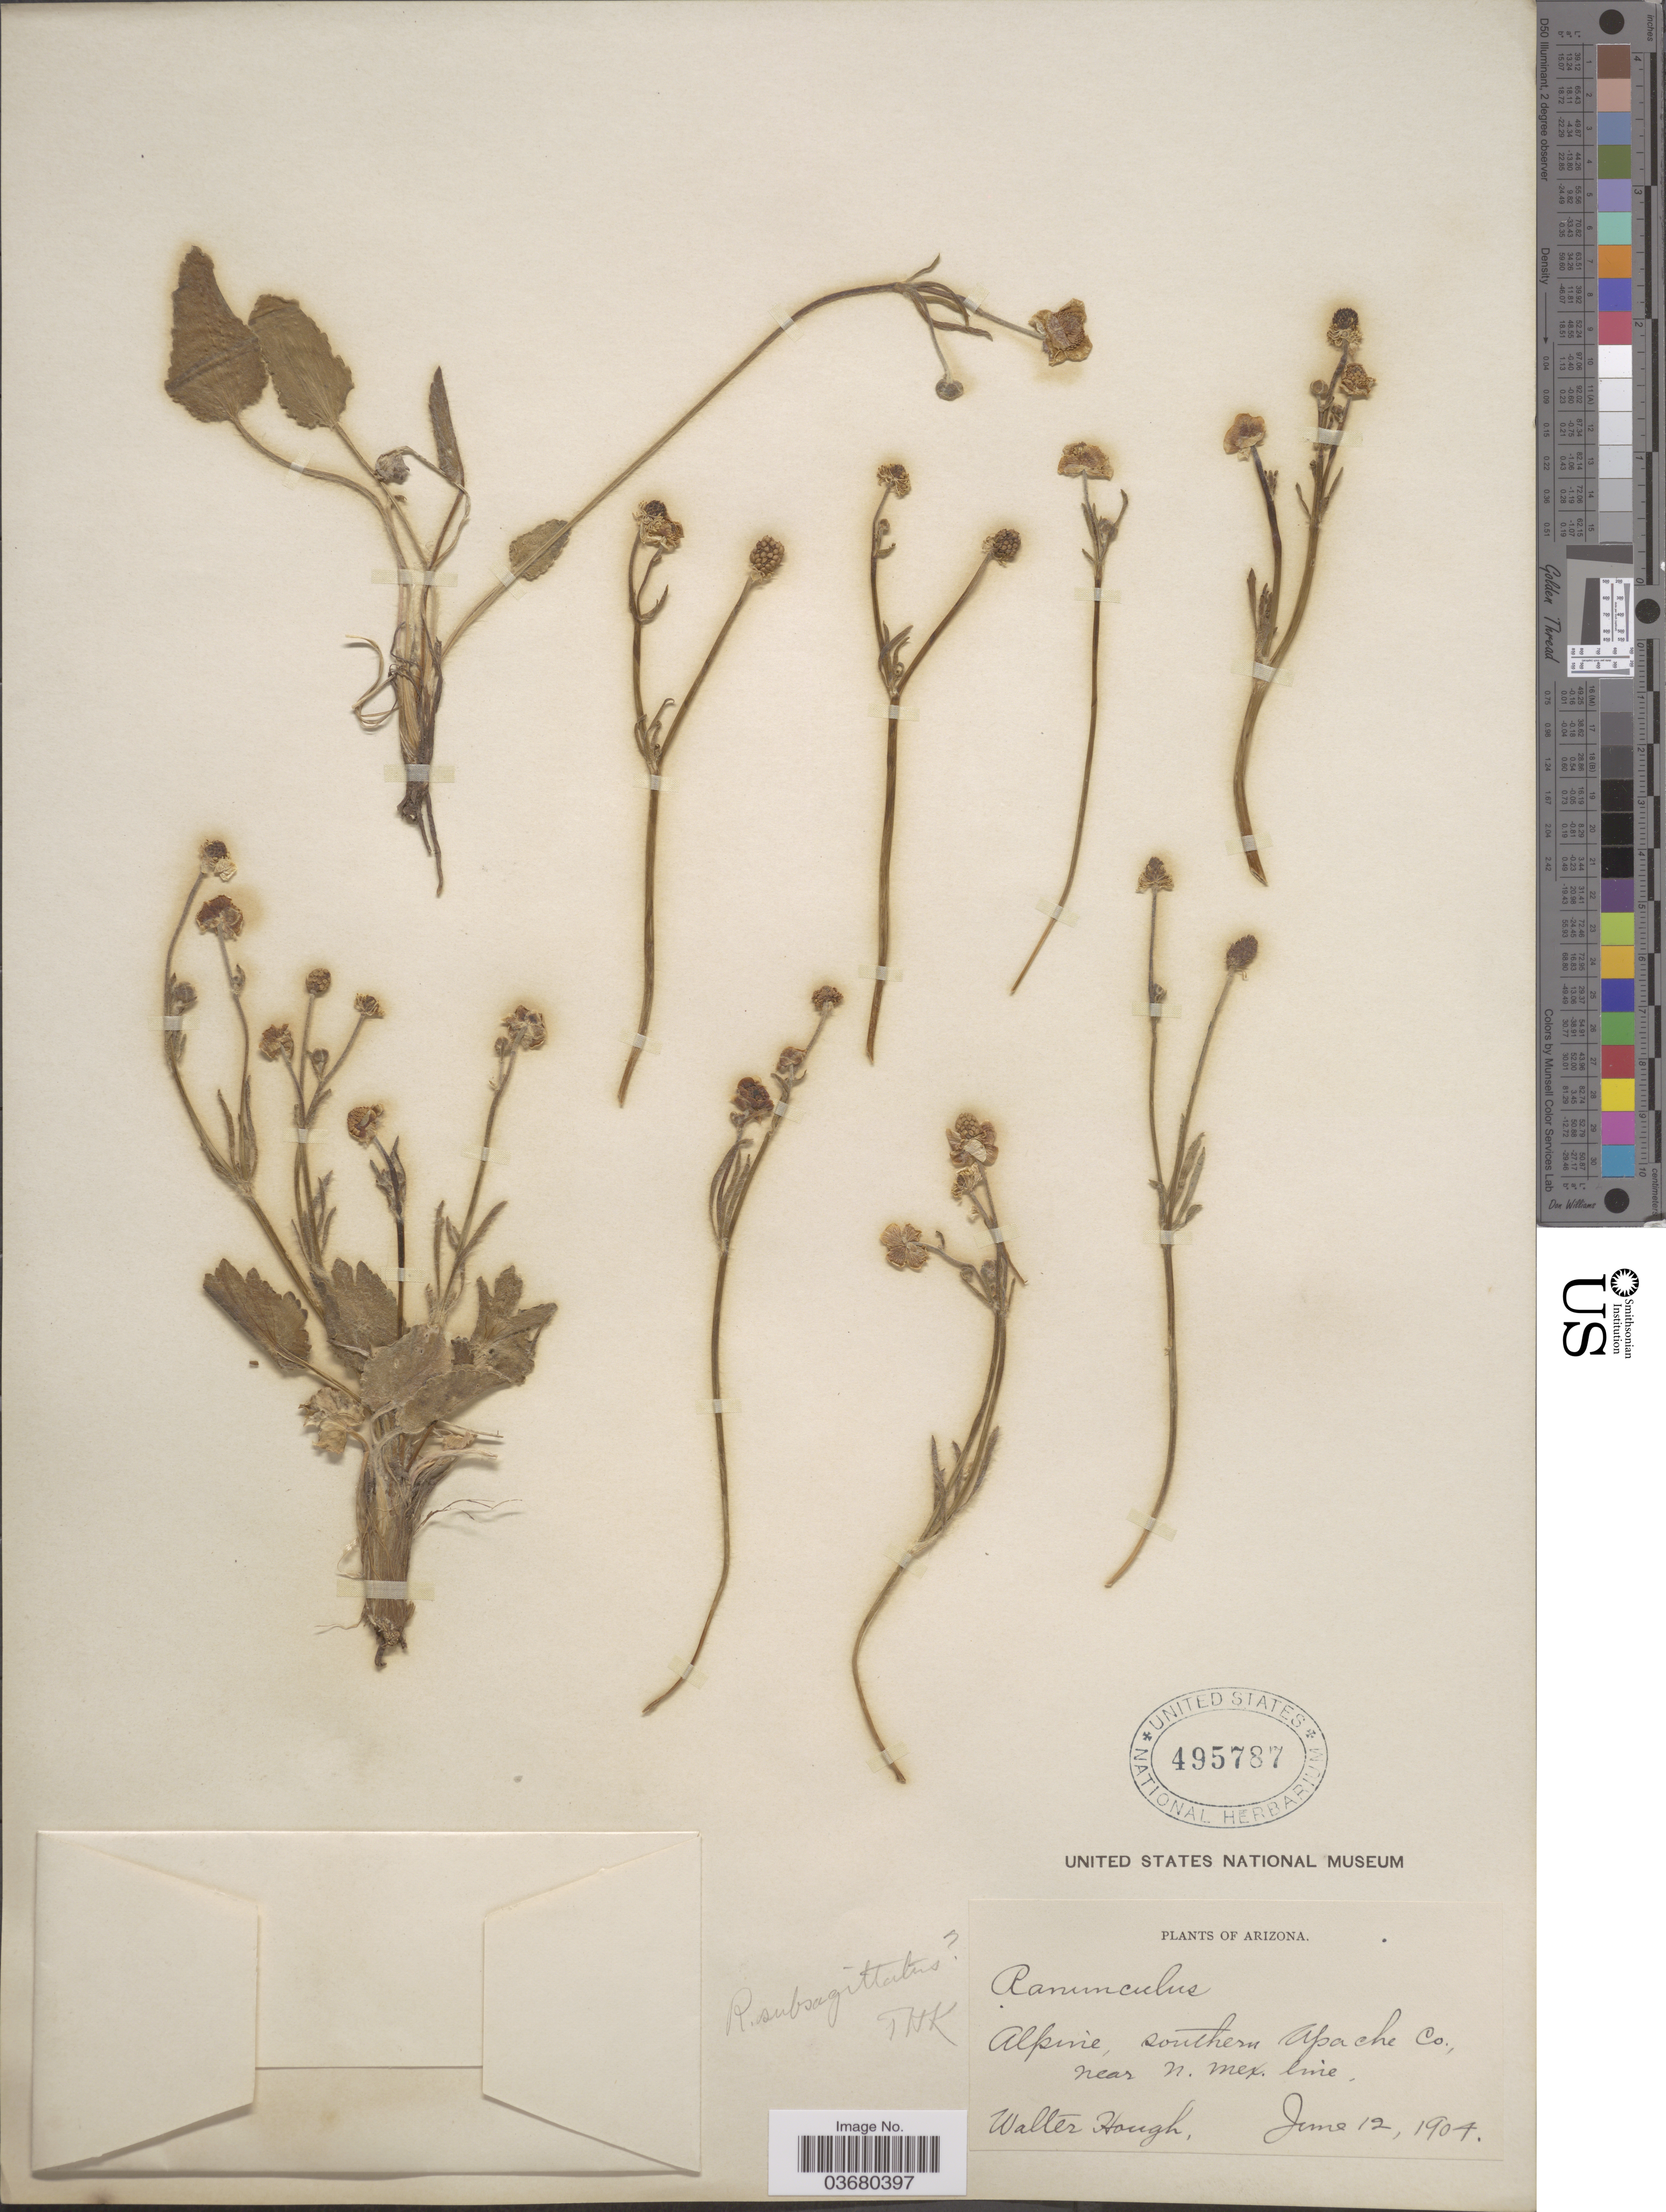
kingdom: Plantae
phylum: Tracheophyta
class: Magnoliopsida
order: Ranunculales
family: Ranunculaceae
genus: Ranunculus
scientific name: Ranunculus cardiophyllus var. subsagittatus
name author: (A. Gray) L.D. Benson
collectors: W. Hough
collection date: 1904-06-12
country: United States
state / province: Arizona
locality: Alpine, southern Apache Co., near N. Mex. line.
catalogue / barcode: US 495787